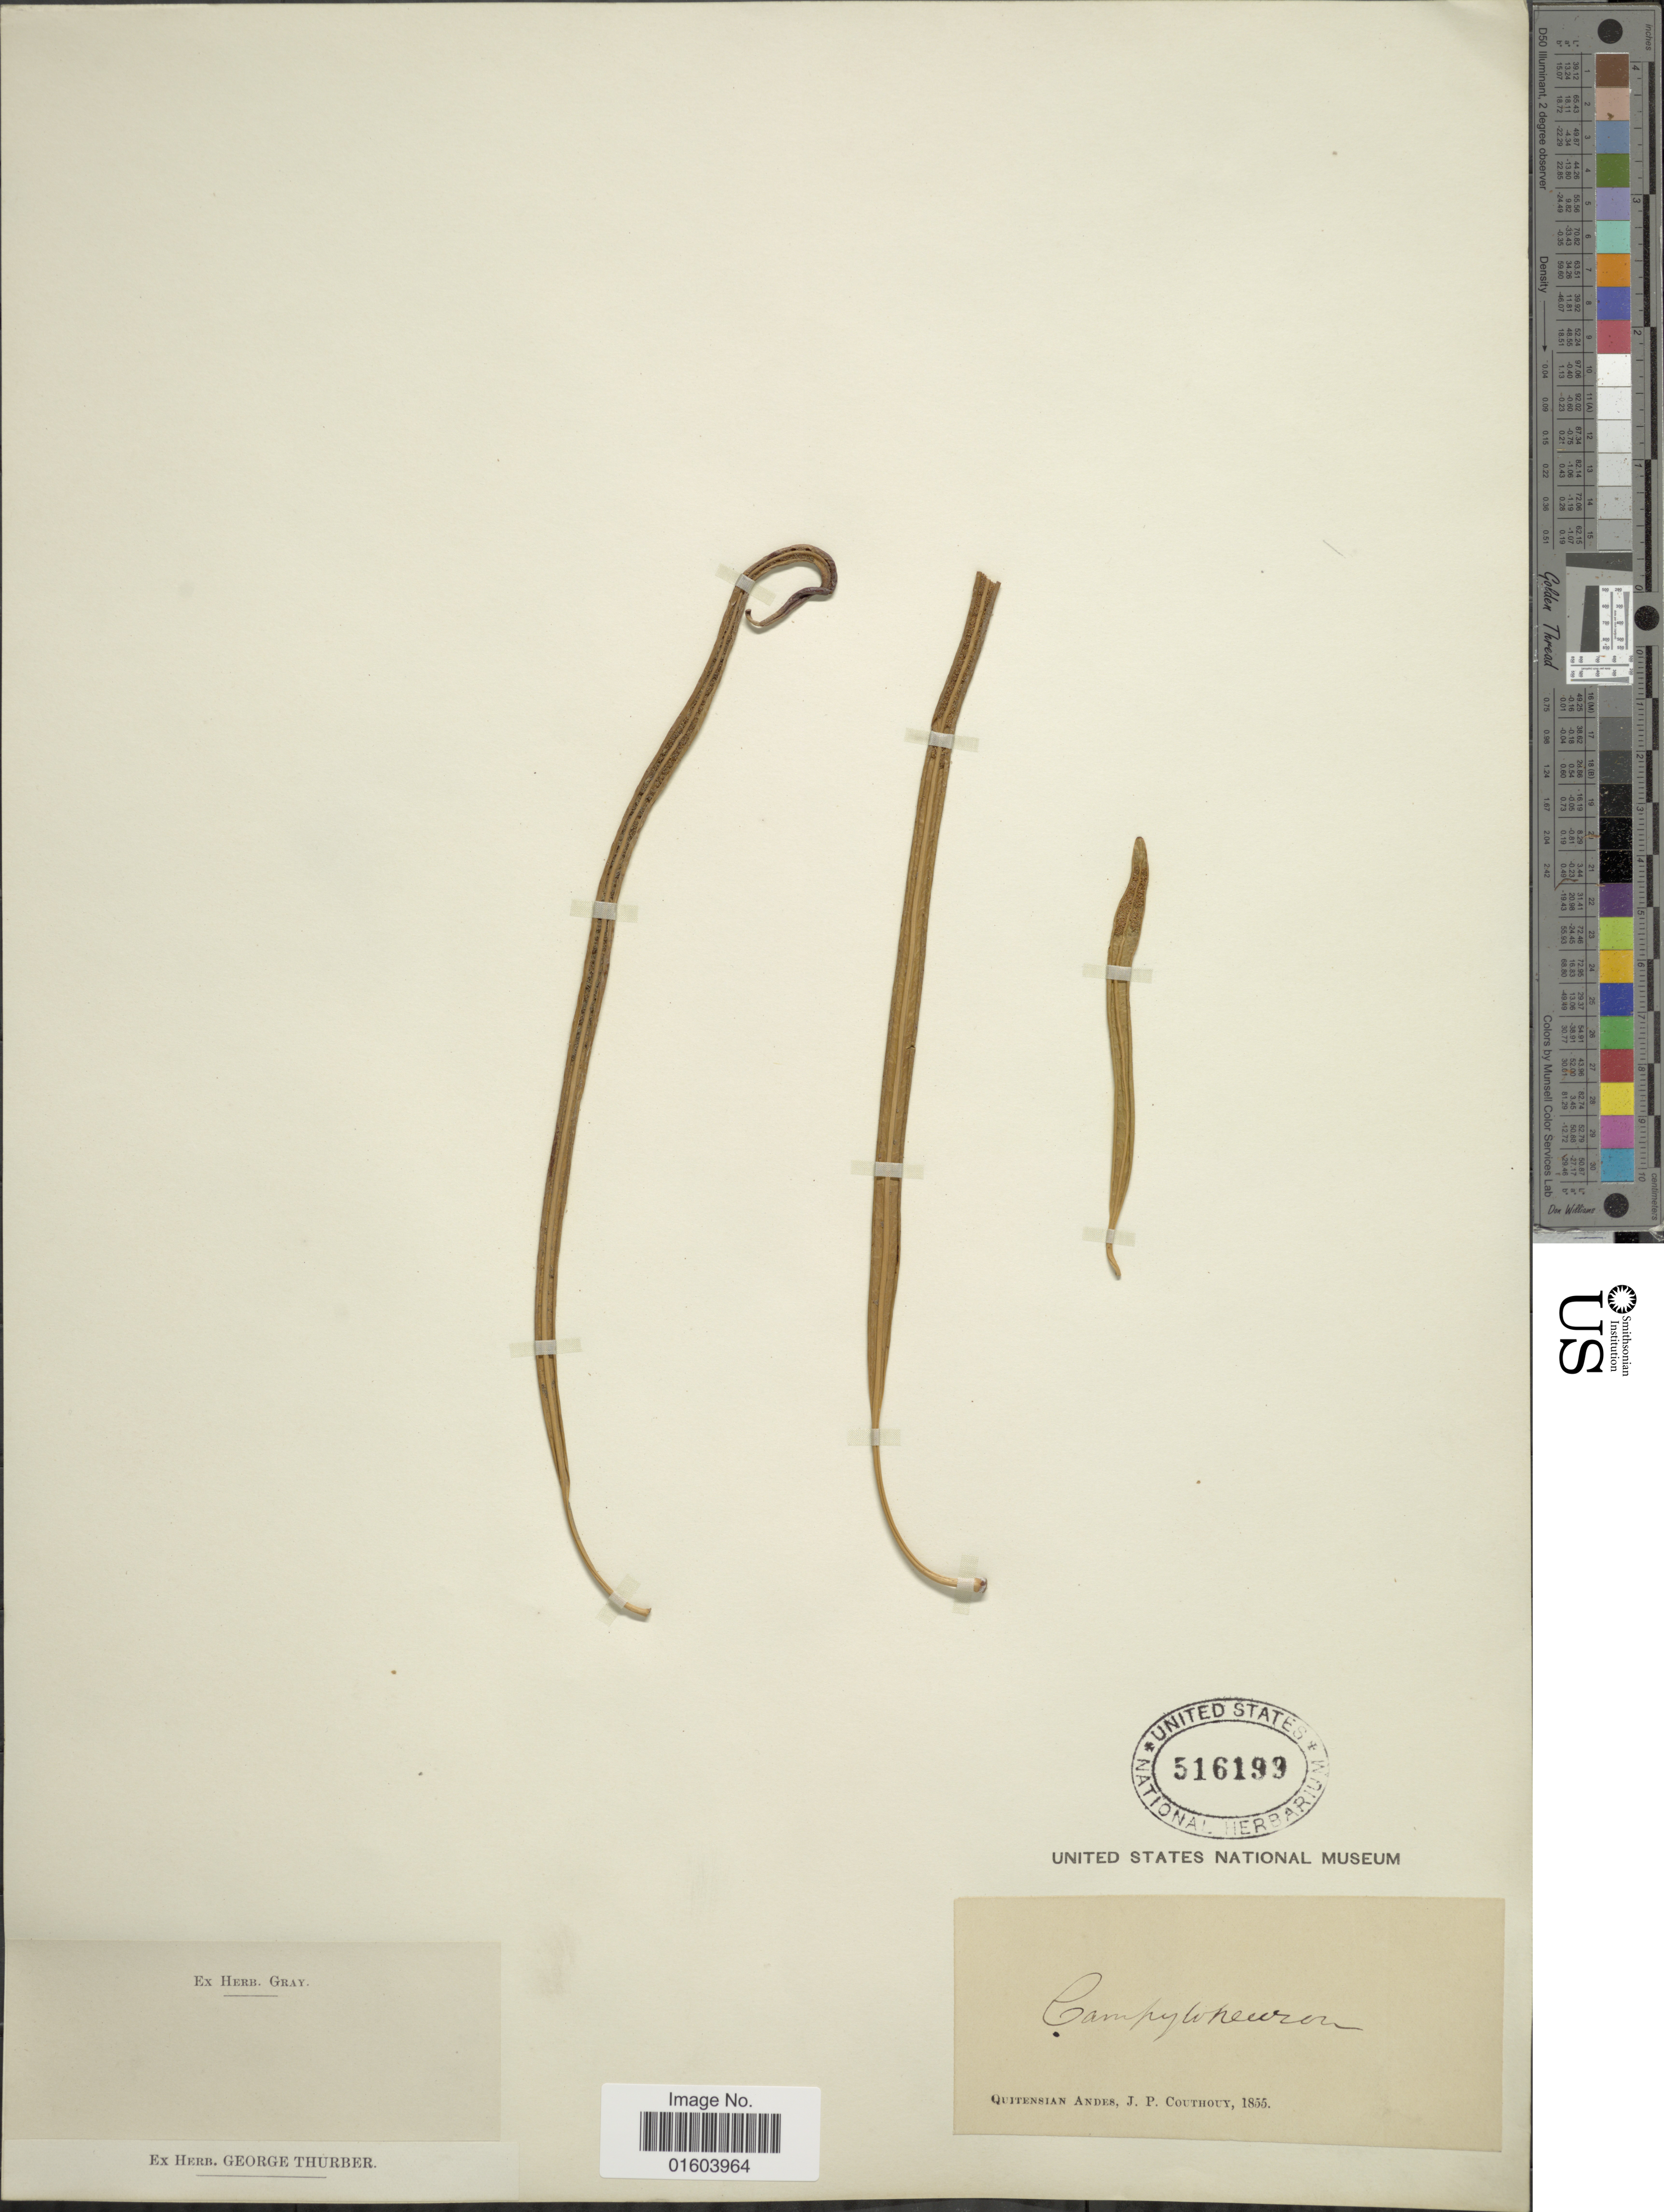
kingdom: Plantae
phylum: Tracheophyta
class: Polypodiopsida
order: Polypodiales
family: Polypodiaceae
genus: Campyloneurum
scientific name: Campyloneurum angustifolium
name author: (Sw.) Fée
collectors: J. Couthouy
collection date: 1855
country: Ecuador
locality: Quitensian Andes.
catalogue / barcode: US 516199